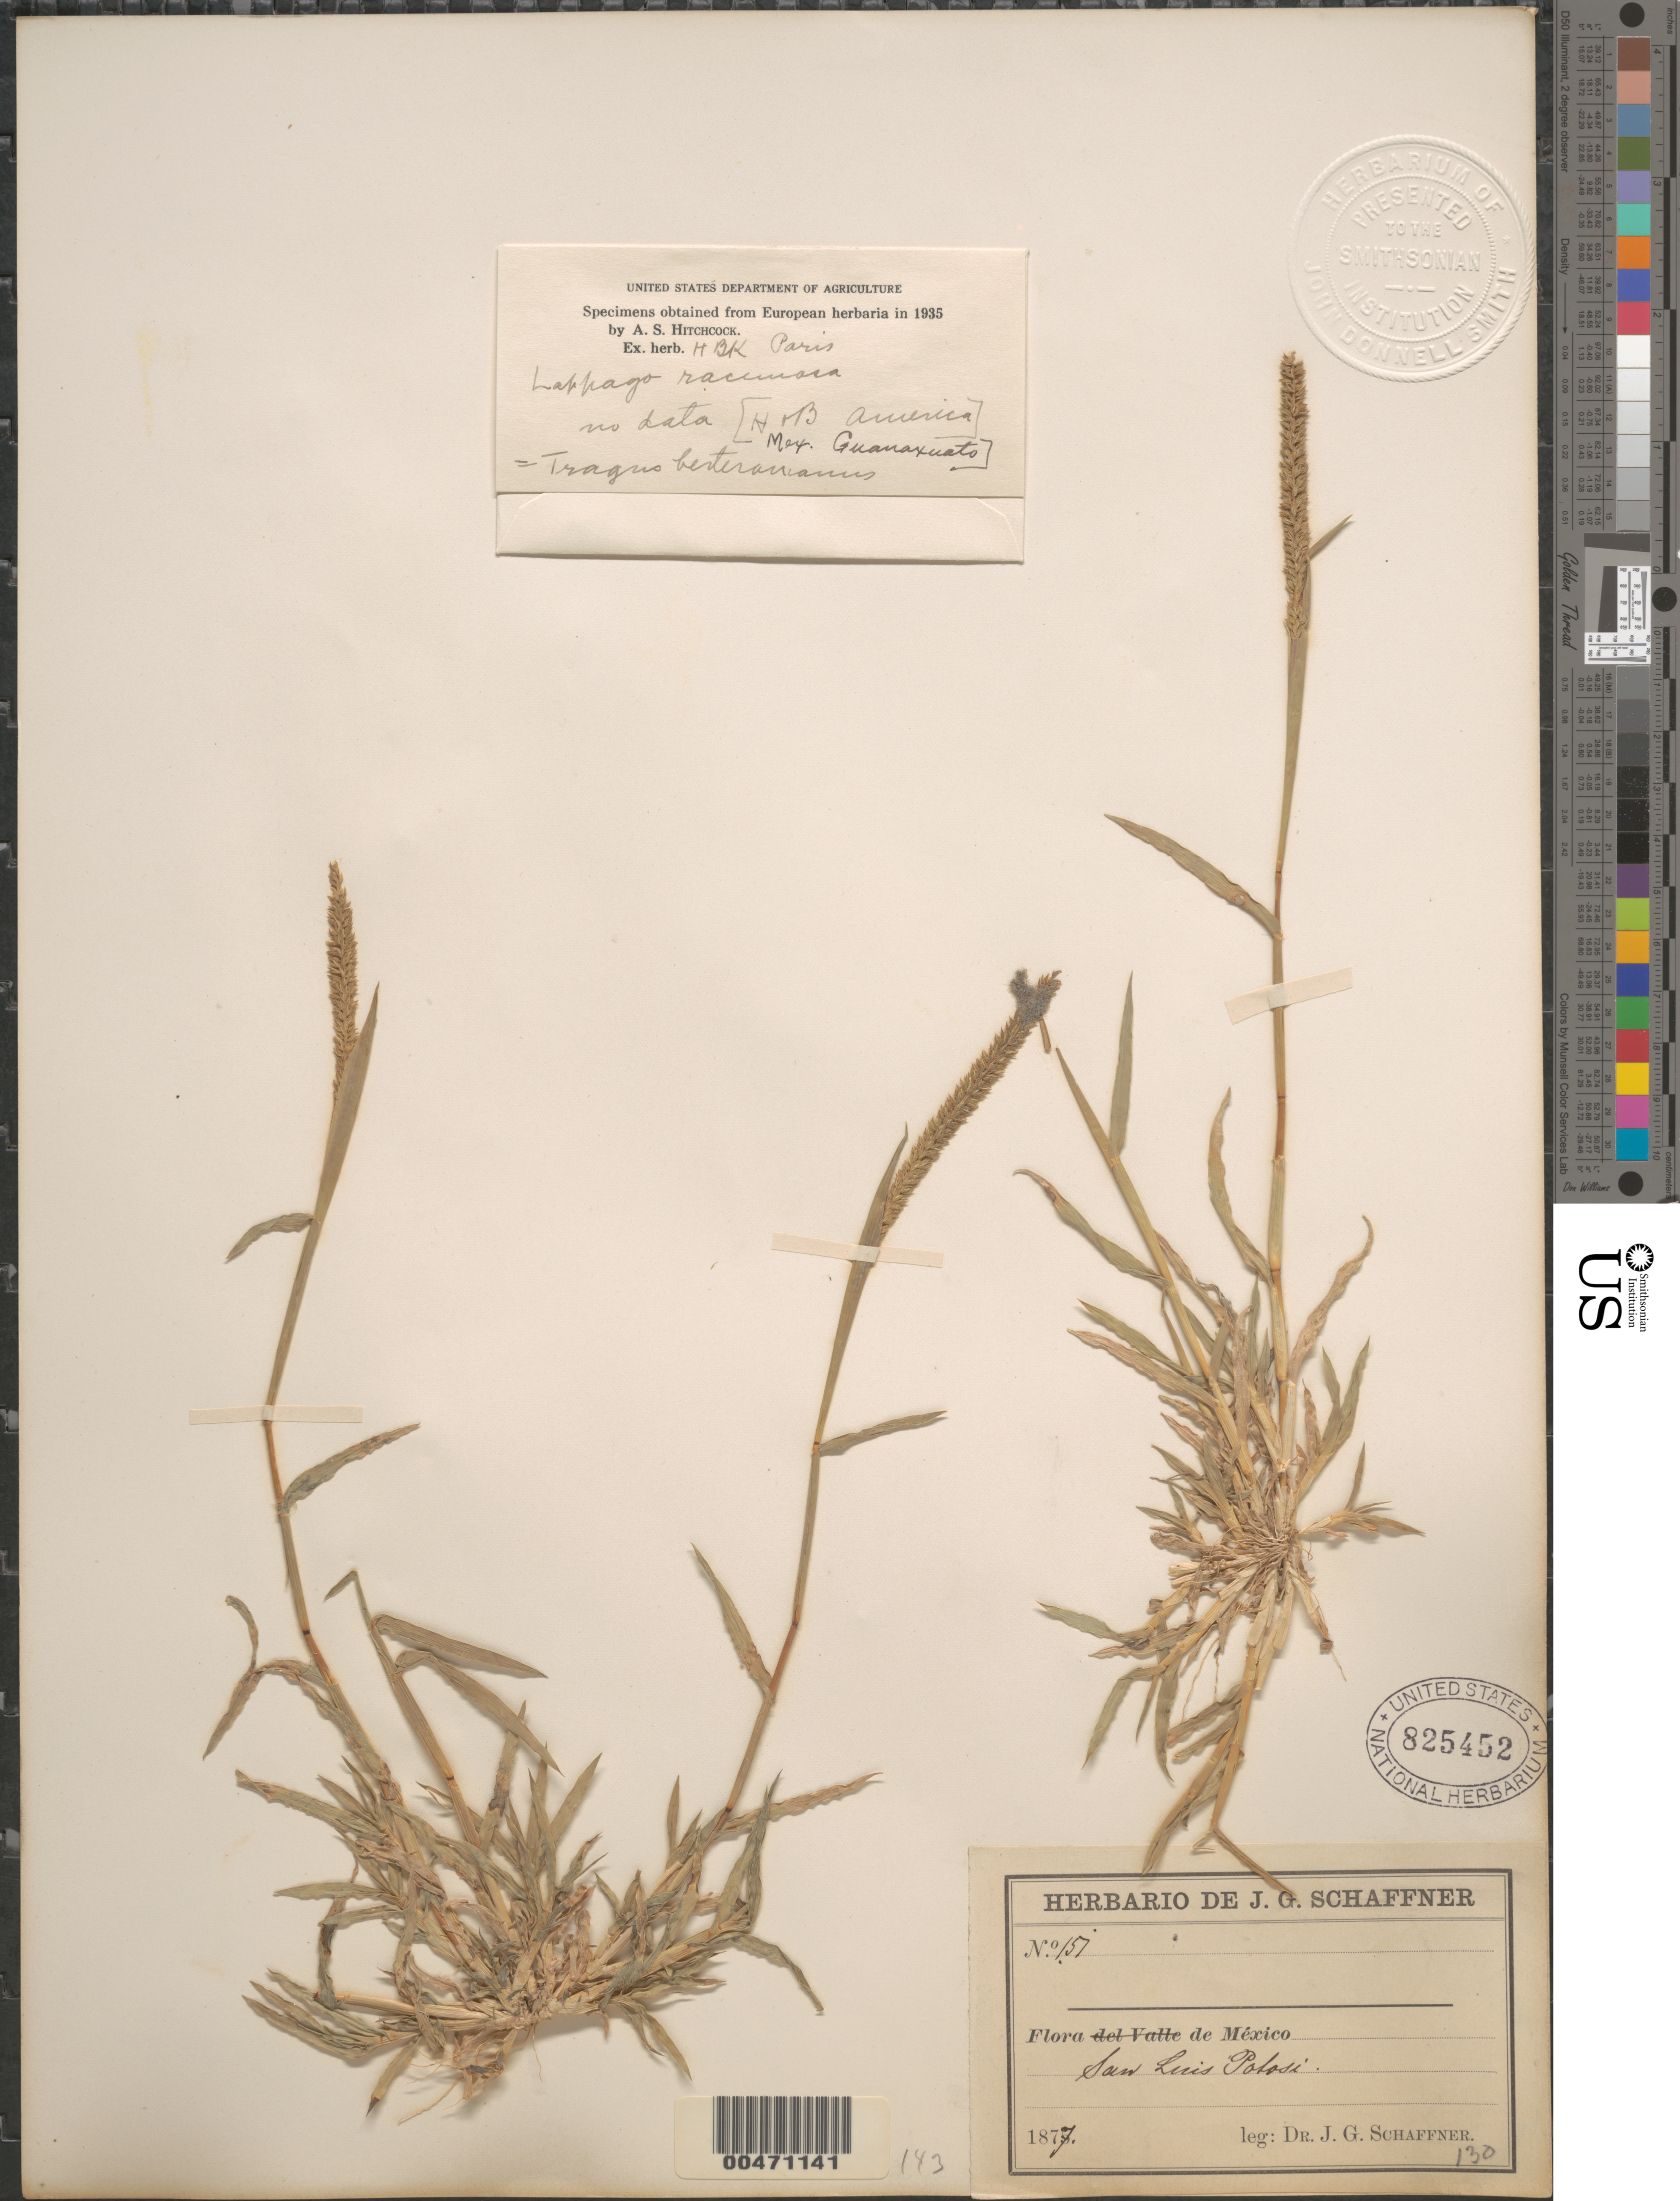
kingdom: Plantae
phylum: Tracheophyta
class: Liliopsida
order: Poales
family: Poaceae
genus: Tragus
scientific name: Tragus berteronianus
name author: Schult.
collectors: J. G. Schaffner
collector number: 151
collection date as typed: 1877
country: Mexico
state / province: San Luis Potosi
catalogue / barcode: US 825452